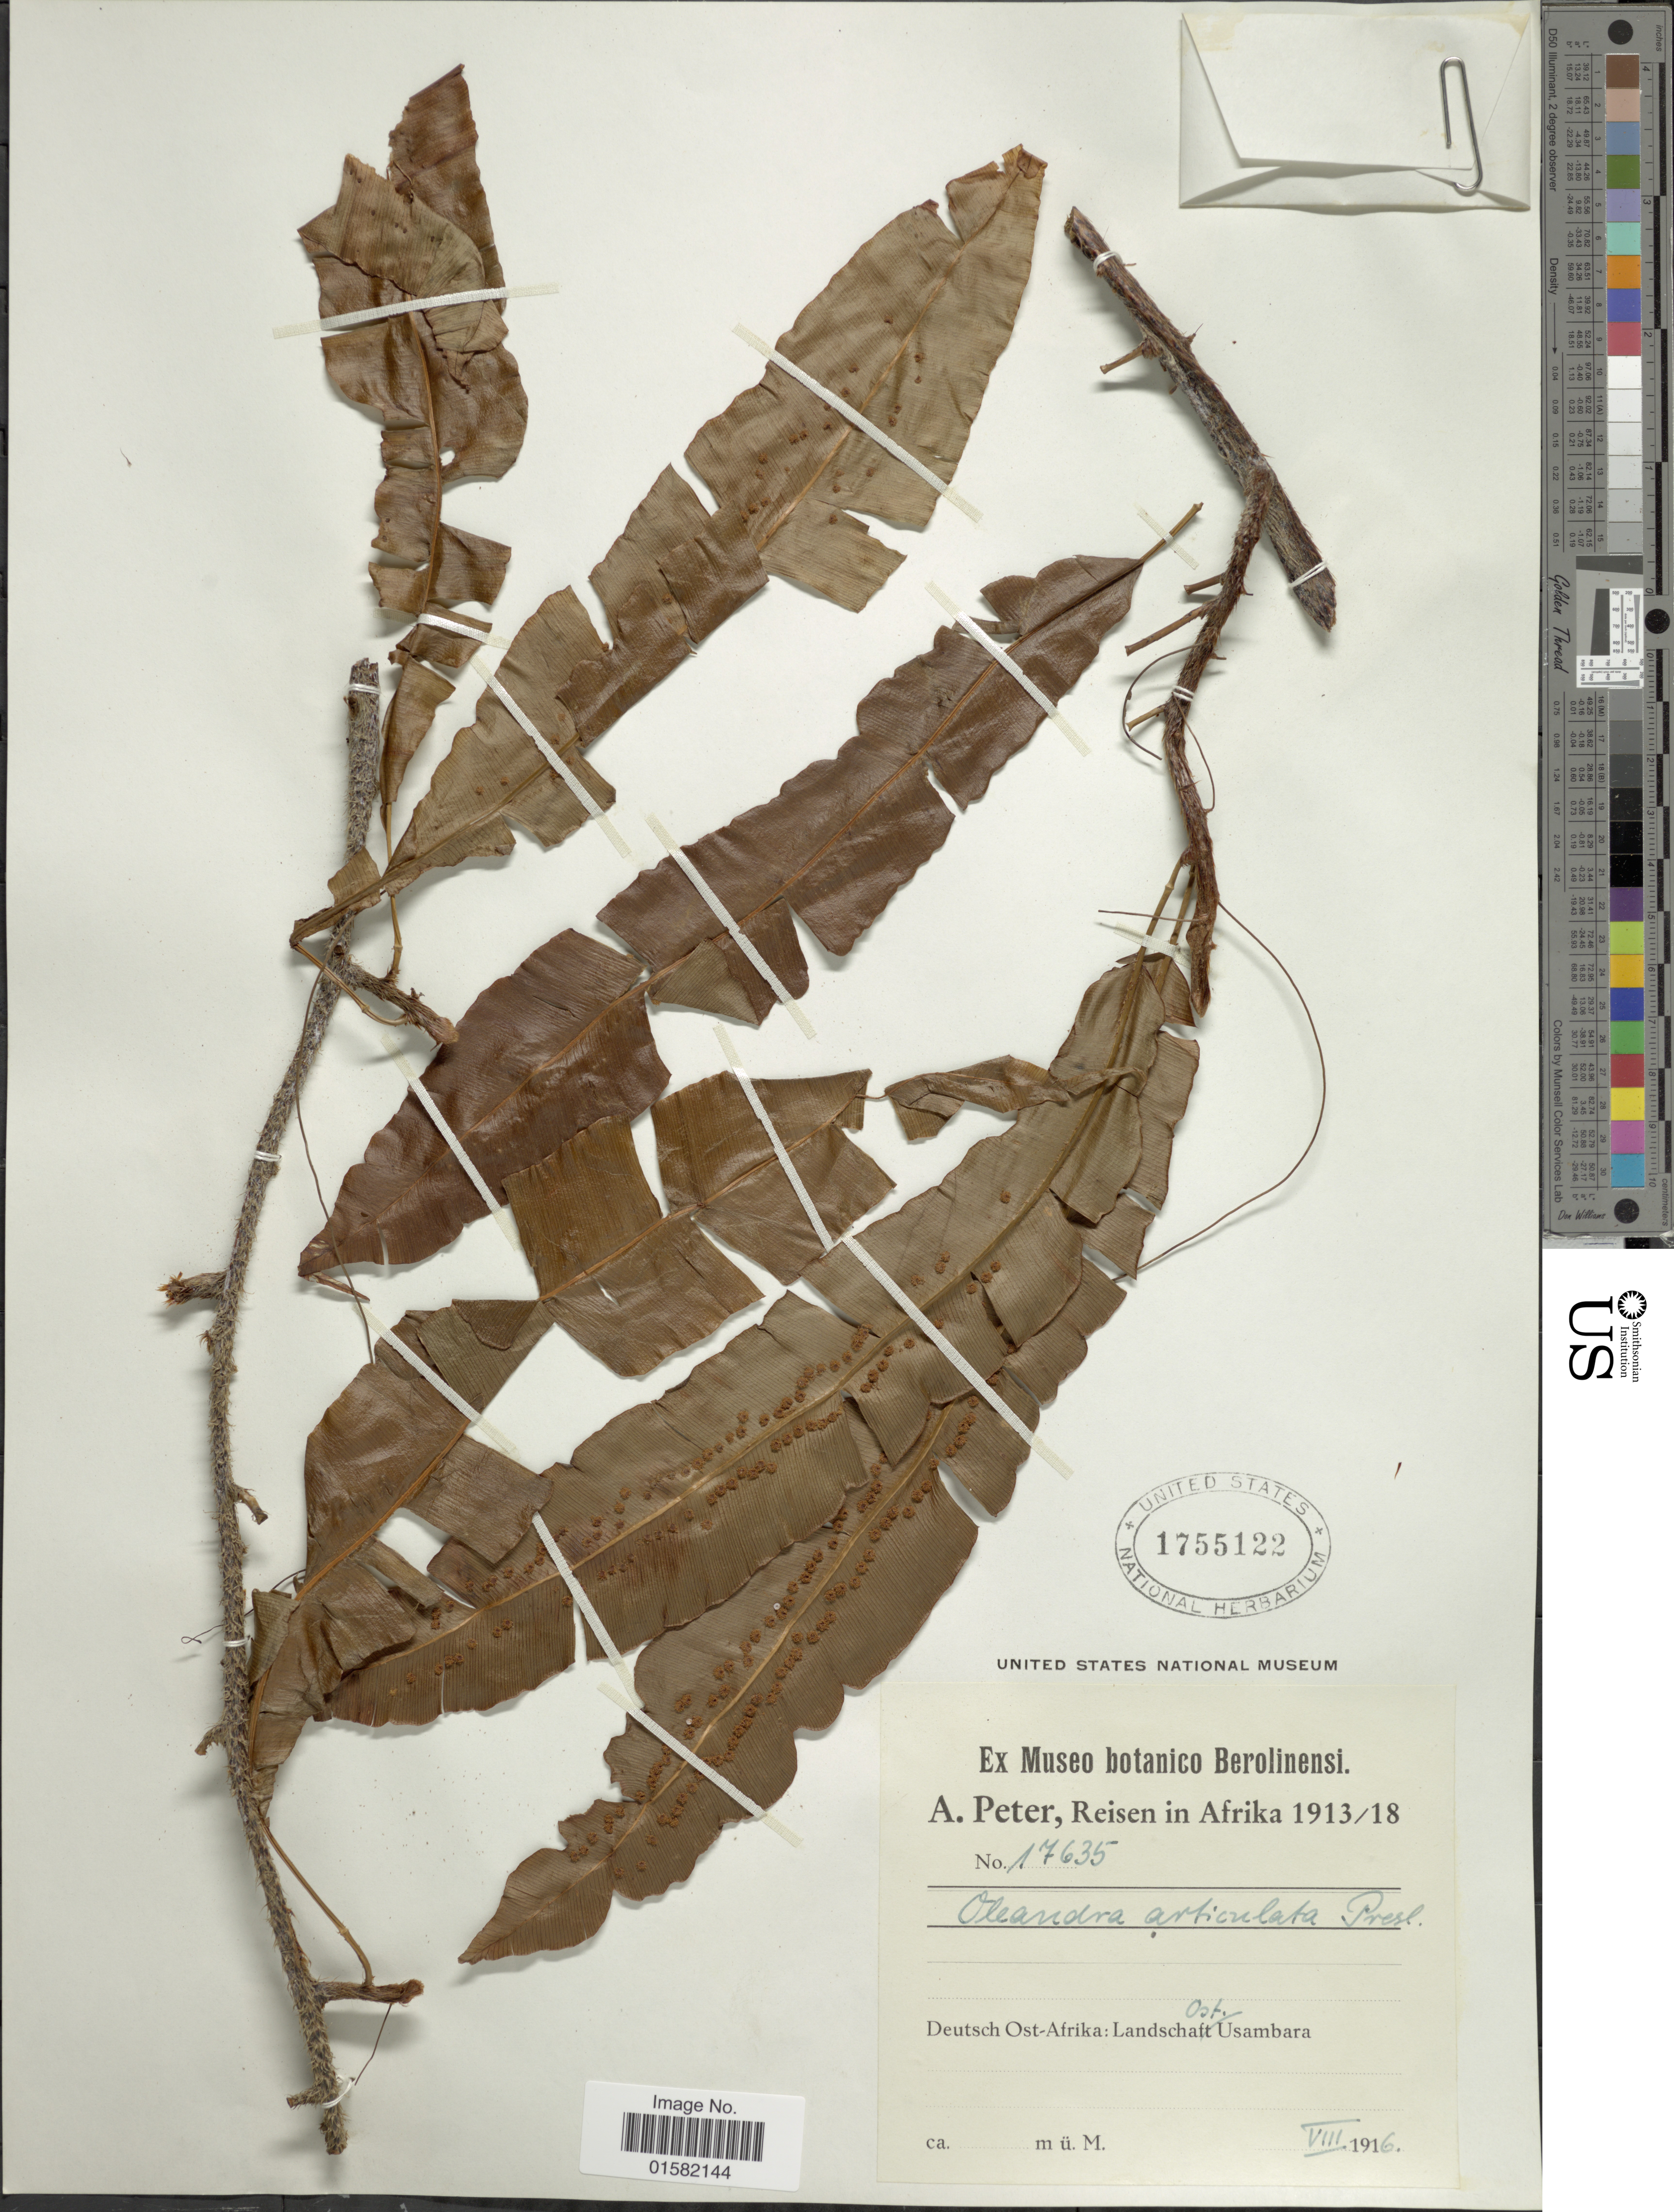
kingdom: Plantae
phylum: Tracheophyta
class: Polypodiopsida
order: Polypodiales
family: Oleandraceae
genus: Oleandra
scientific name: Oleandra africana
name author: Bonap.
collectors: A. Peter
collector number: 17635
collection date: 1916-08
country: Tanzania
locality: Afrika, Deutsch Ost-Afrika: Landschaft Ost Usambara.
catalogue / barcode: US 1755122